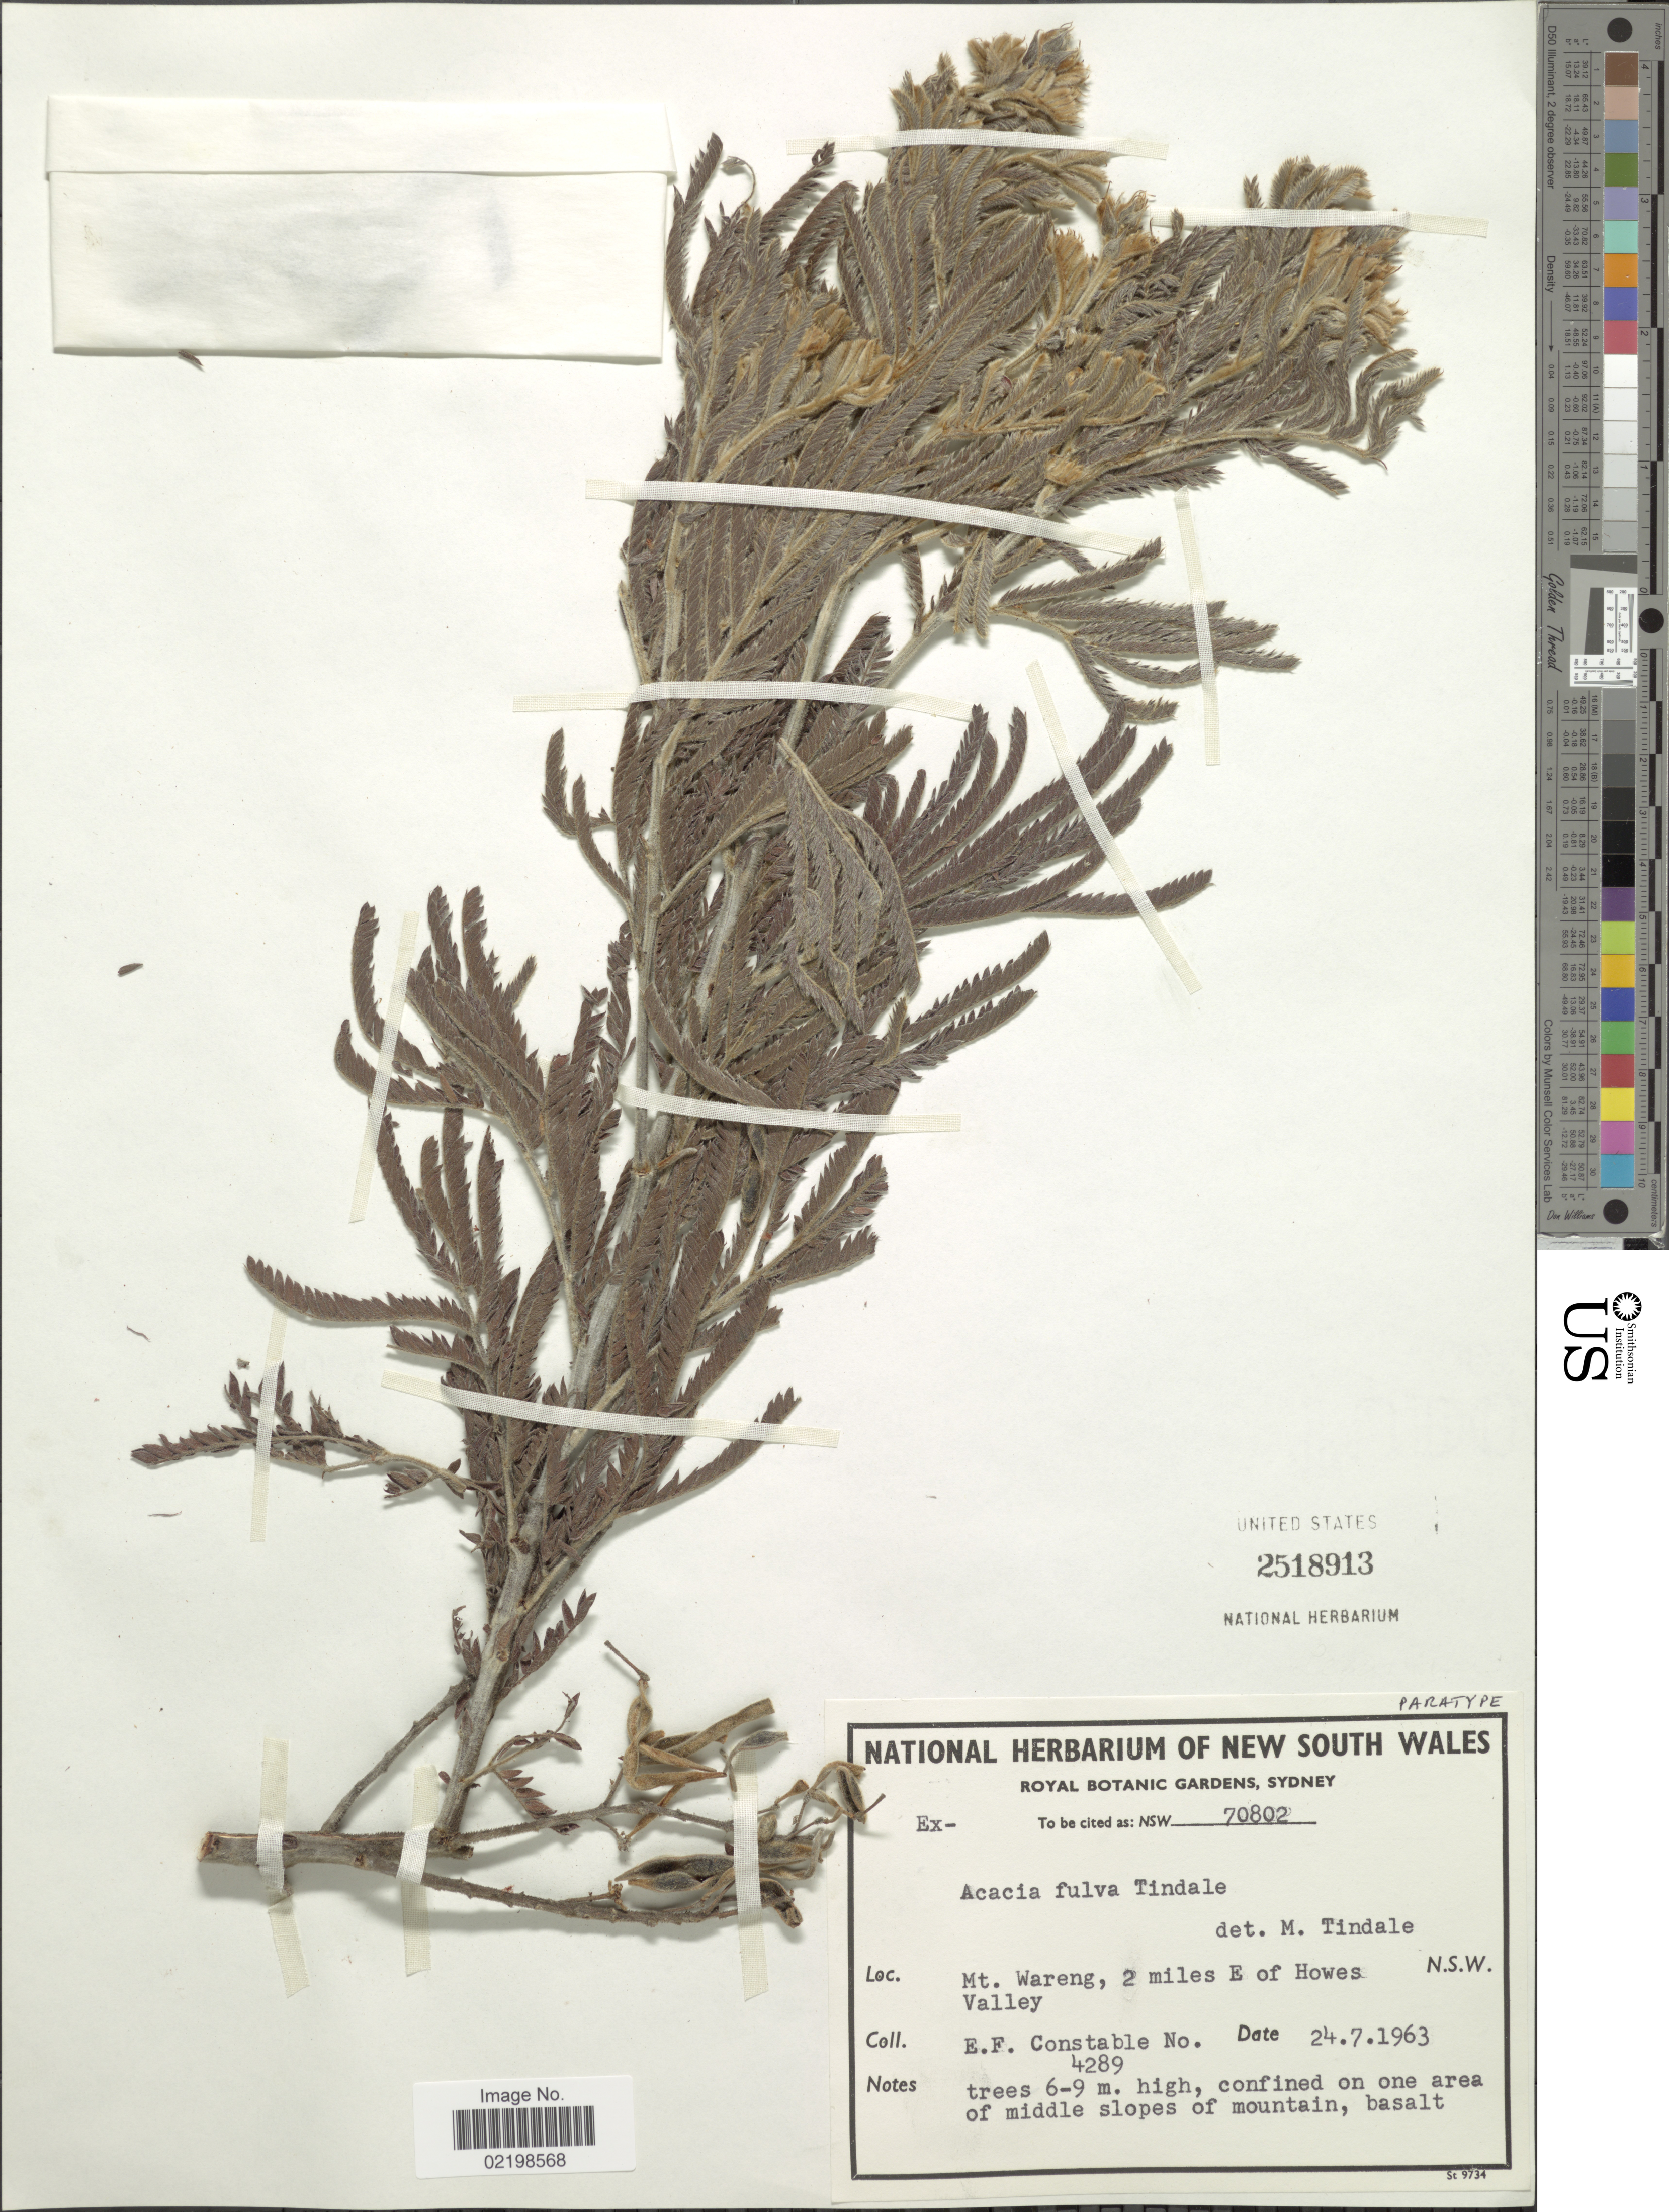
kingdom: Plantae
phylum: Tracheophyta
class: Magnoliopsida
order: Fabales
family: Fabaceae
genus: Acacia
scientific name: Acacia fulva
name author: Tindale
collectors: E. F. Constable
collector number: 4289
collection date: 1963-07-24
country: Australia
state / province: New South Wales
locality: Mt. Wareng, 2 miles E of Howes Valley, N.S.W.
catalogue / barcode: US 2518913